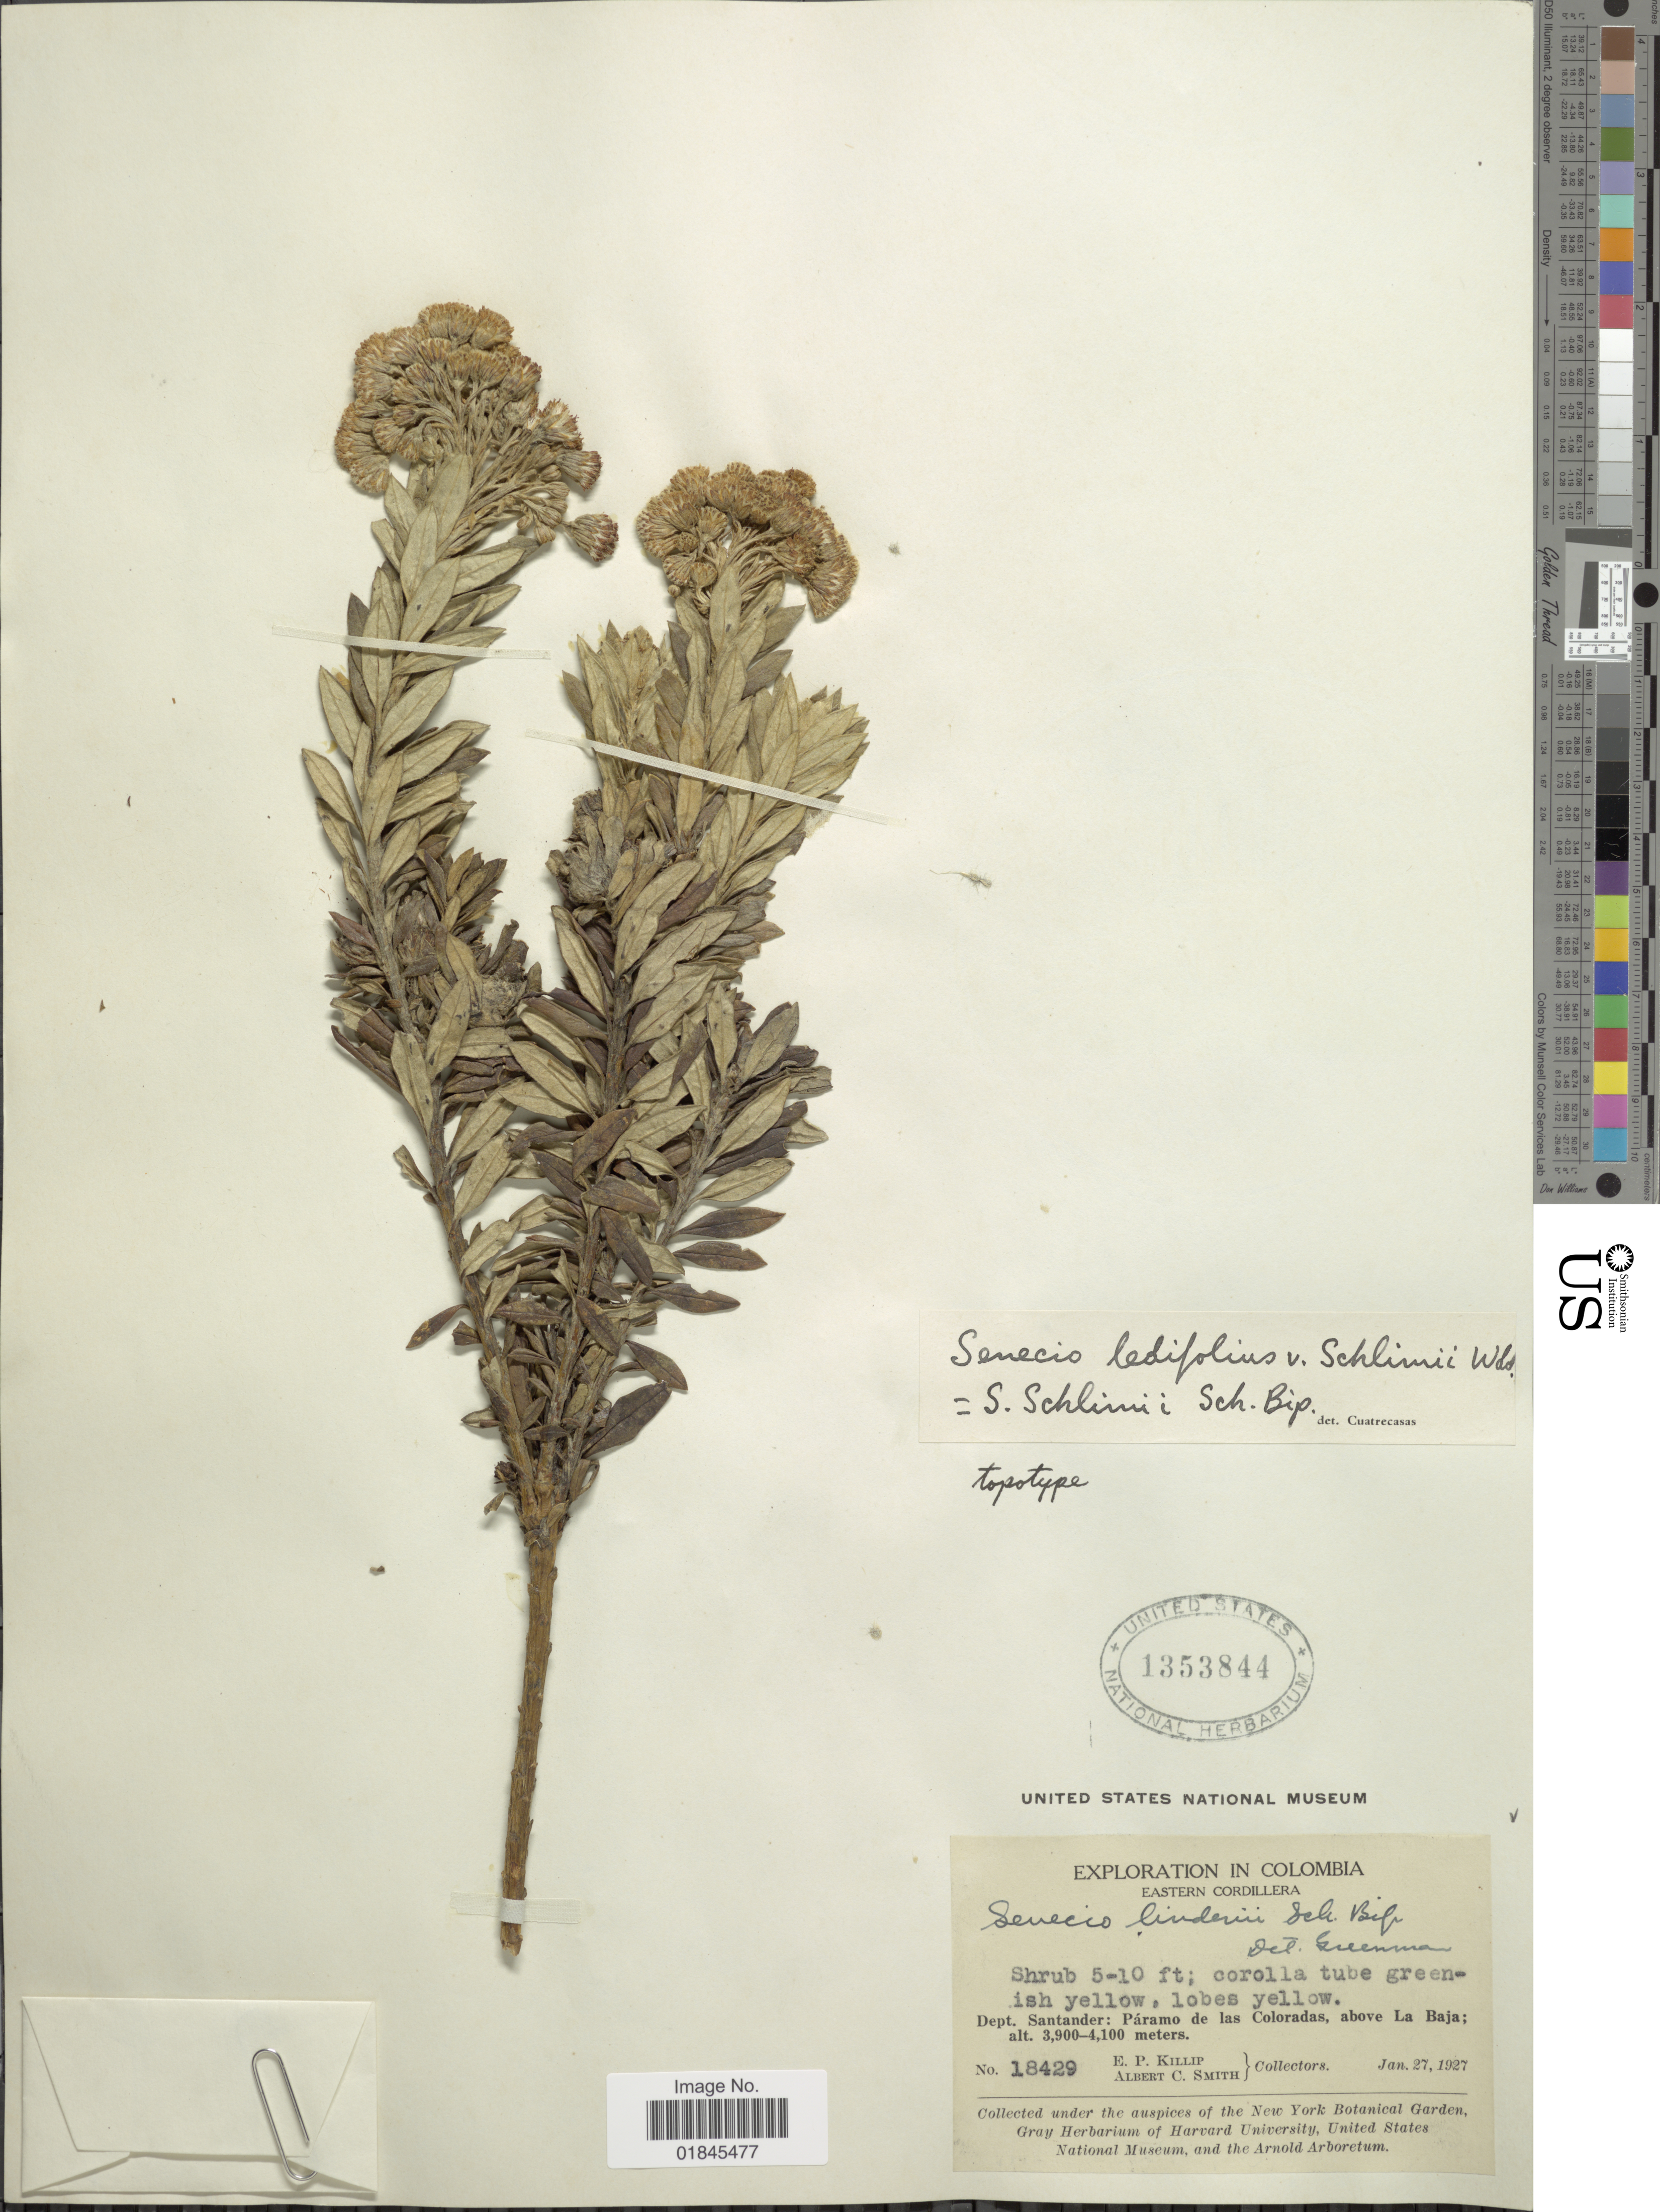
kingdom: Plantae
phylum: Tracheophyta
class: Magnoliopsida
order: Asterales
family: Asteraceae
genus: Pentacalia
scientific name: Pentacalia ledifolia subsp. schlimii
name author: (Wedd.) Cuatrec.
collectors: E. P. Killip & A. C. Smith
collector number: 18429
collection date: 1927-01-27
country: Colombia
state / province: Santander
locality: Eastern Cordillera. Dept. Santander: Páramo de las Coloradas, above La Baja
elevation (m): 3900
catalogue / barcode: US 1353844